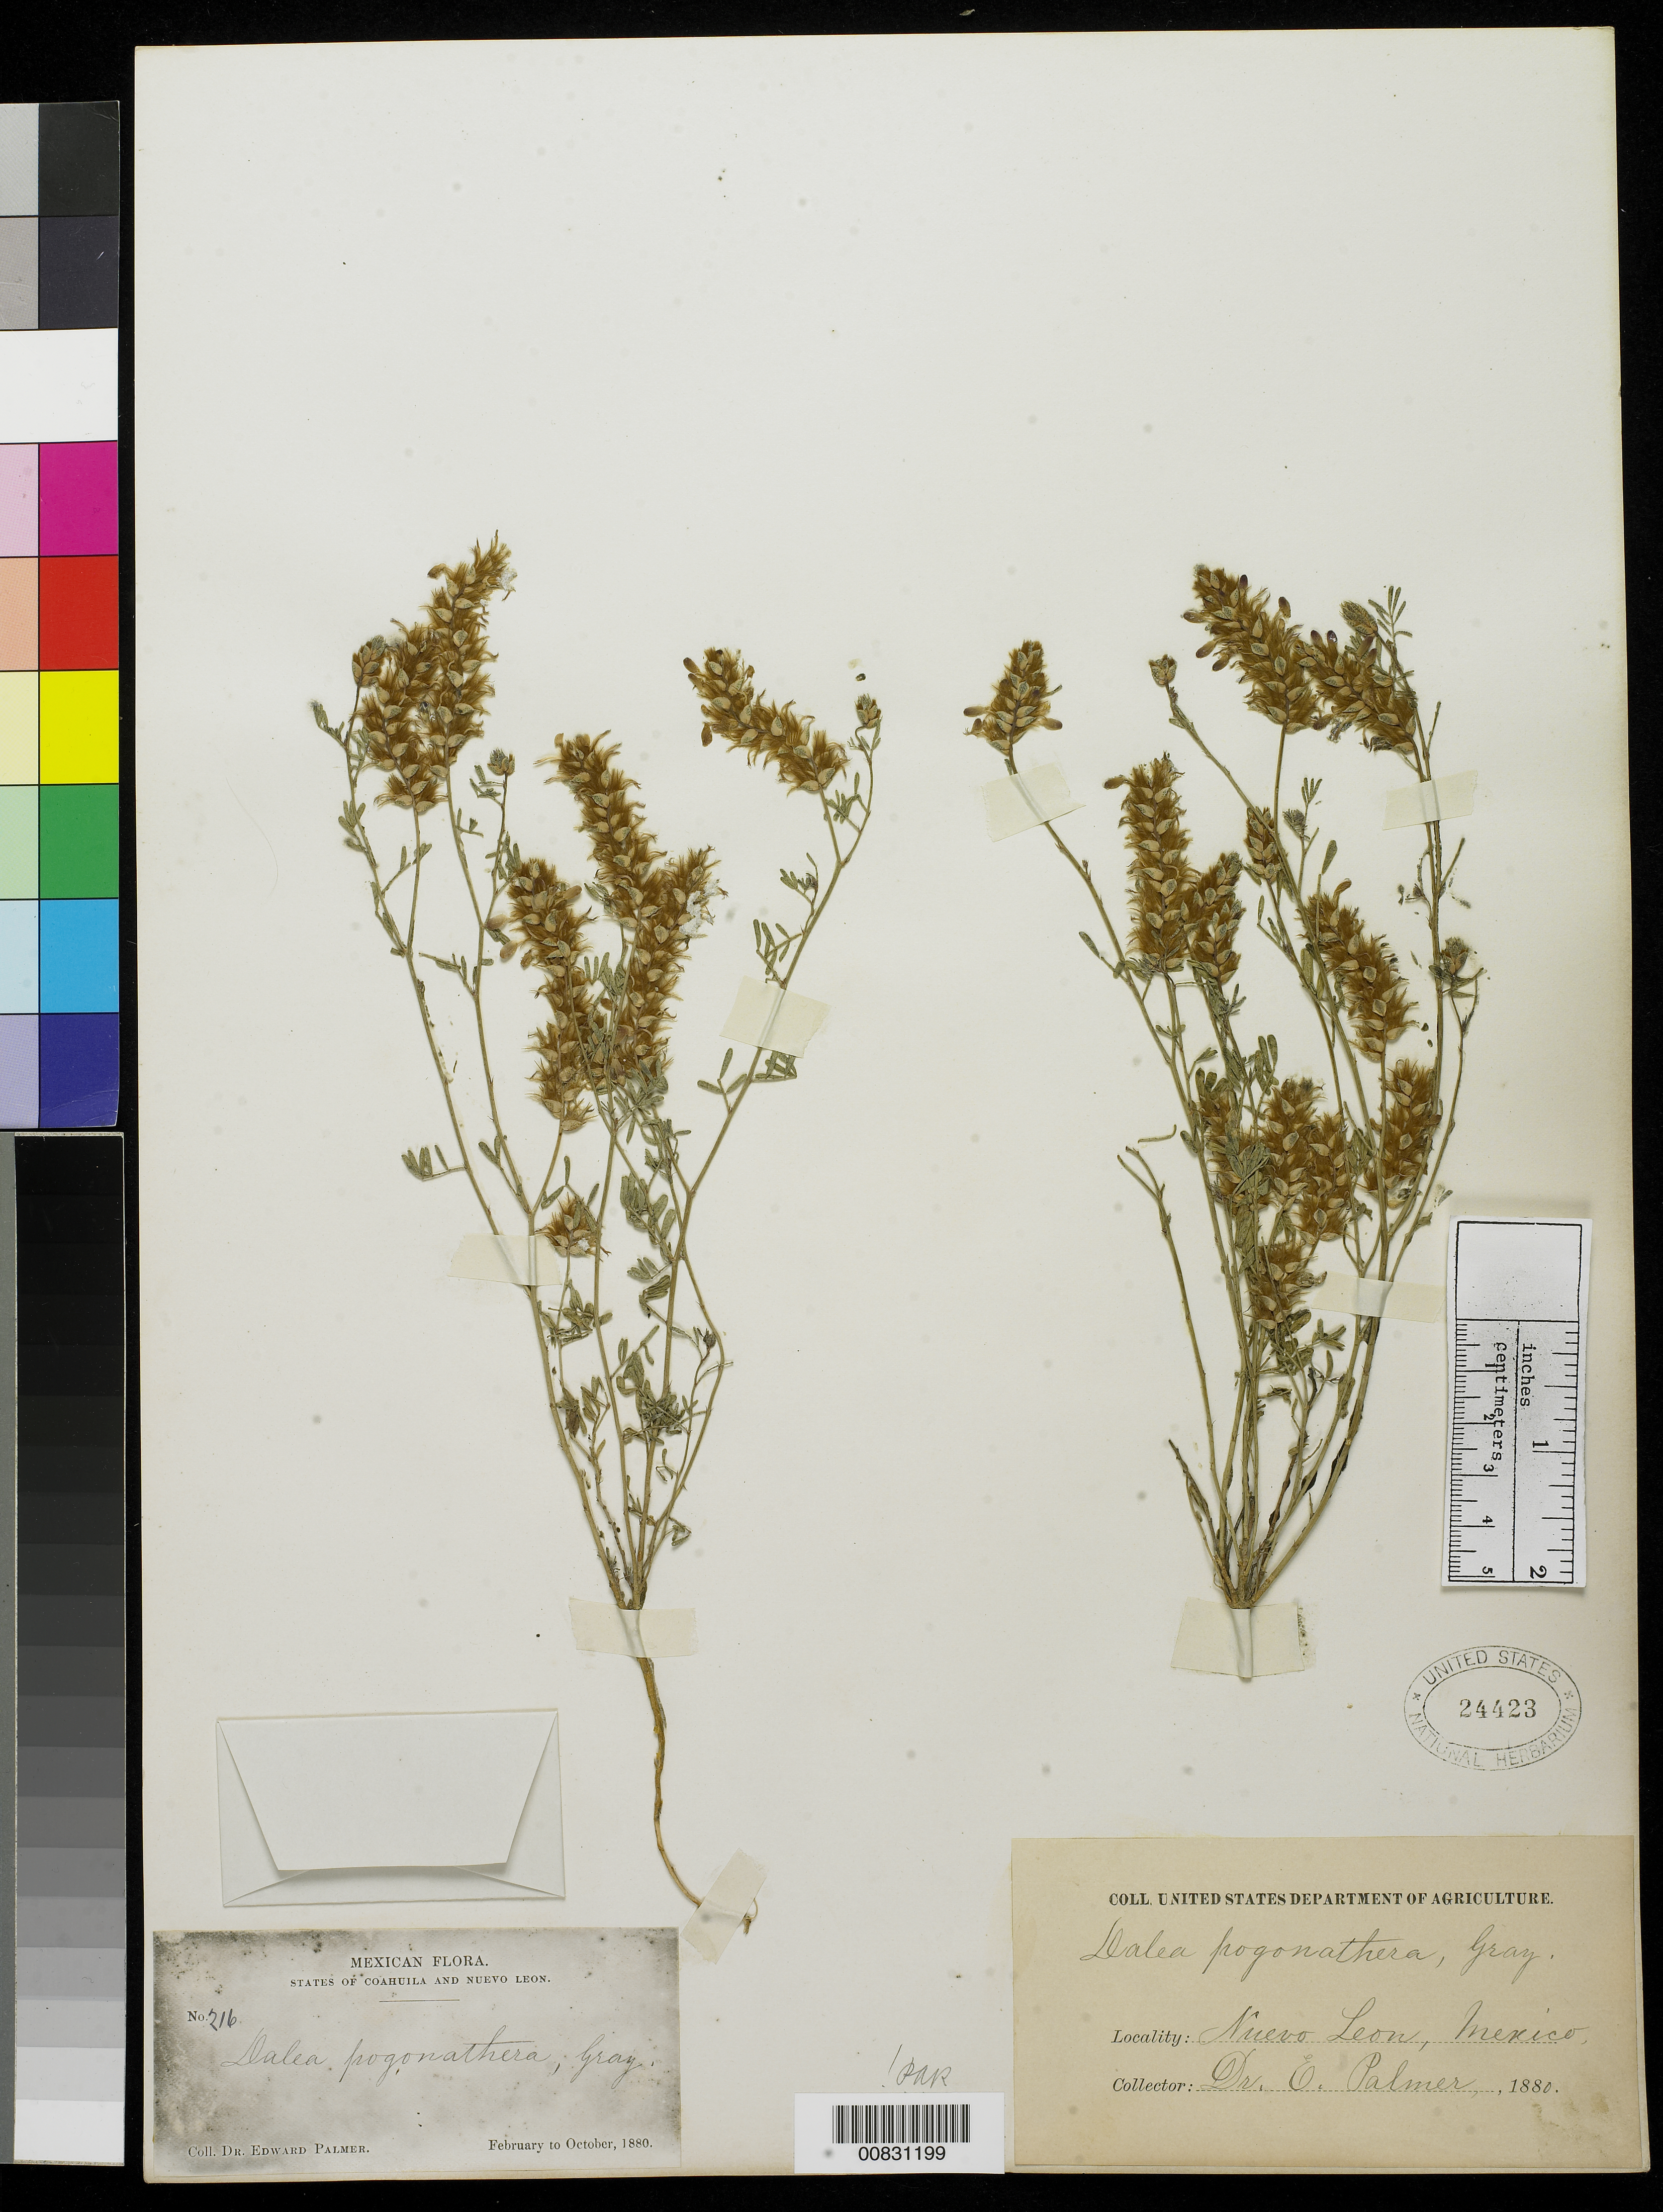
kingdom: Plantae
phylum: Tracheophyta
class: Magnoliopsida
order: Fabales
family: Fabaceae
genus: Dalea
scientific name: Dalea pogonathera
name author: A. Gray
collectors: E. Palmer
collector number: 216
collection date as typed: Feb 1880 to -- Oct 1880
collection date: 1880-02/1880-10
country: Mexico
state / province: Nuevo León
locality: State of Nuevo León.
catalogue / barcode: US 24423